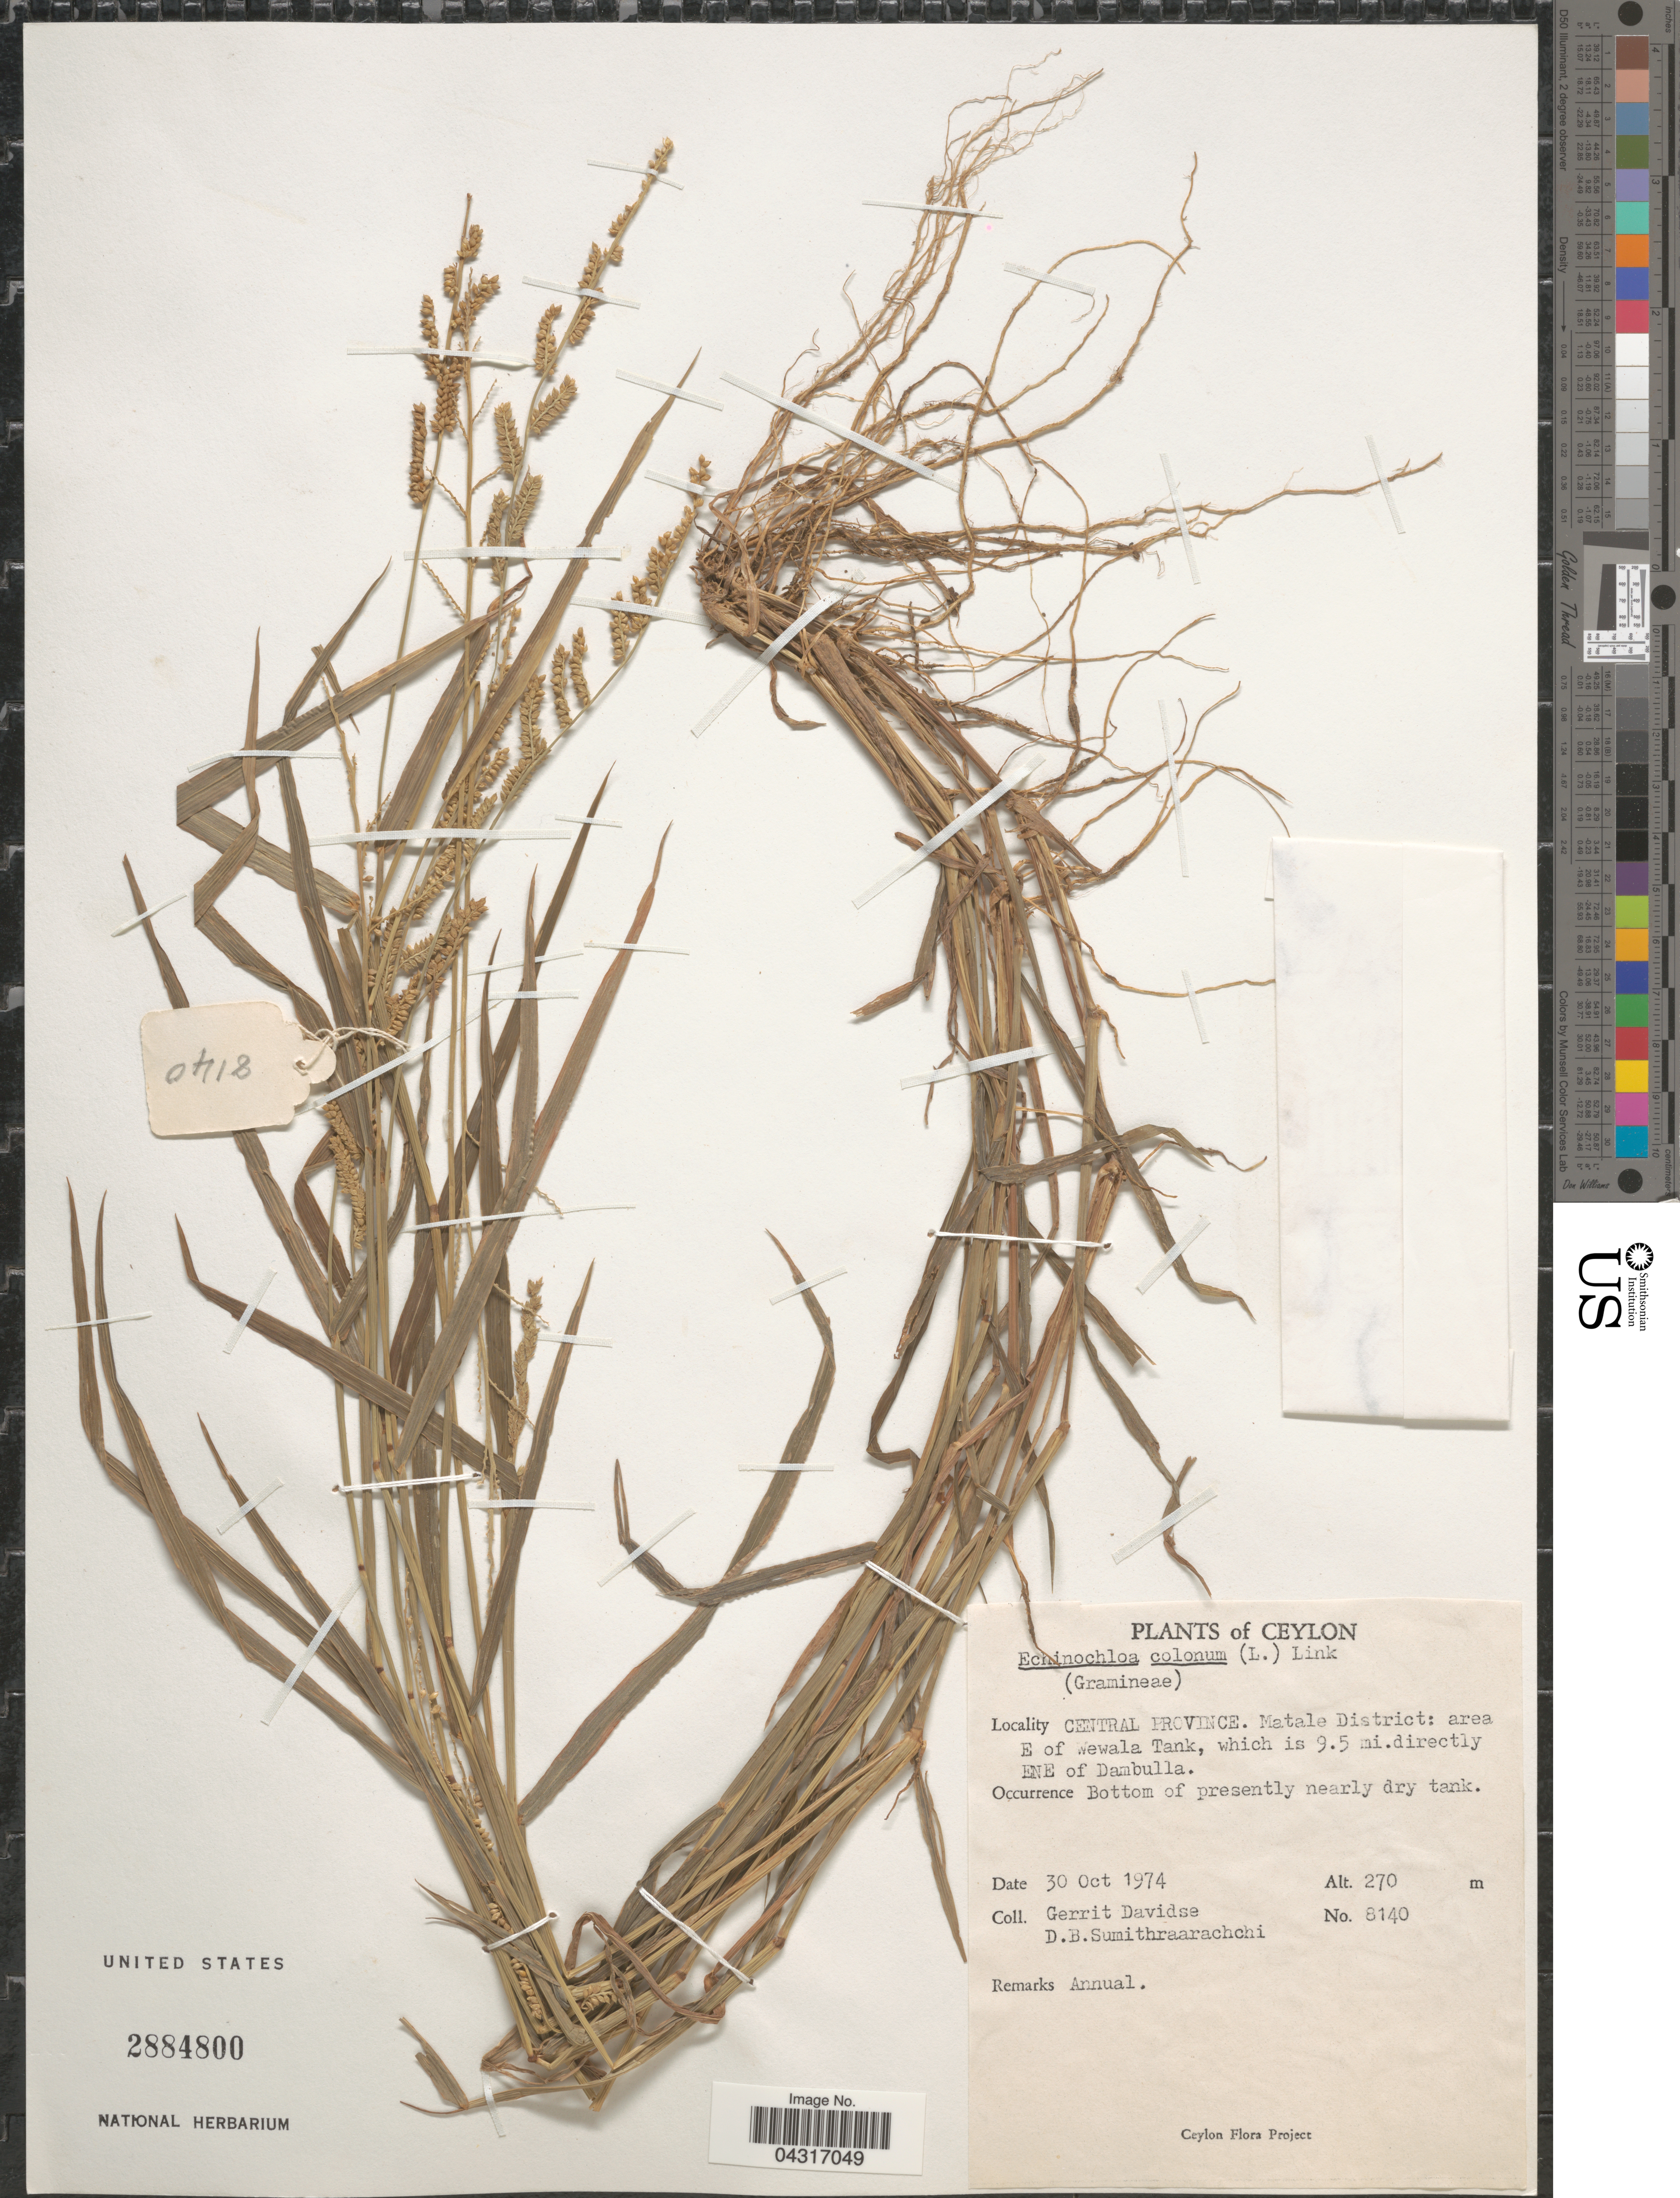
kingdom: Plantae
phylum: Tracheophyta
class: Liliopsida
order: Poales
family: Poaceae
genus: Echinochloa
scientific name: Echinochloa colona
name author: (L.) Link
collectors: G. Davidse & D. B. Sumithraarachchi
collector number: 8140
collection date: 1974-10-30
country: Sri Lanka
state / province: Central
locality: Ceylon. Matale District: area E of Wewala Tank, which is 9.5 mi.directly ENE of Dambulla.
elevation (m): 270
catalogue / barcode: US 2884800